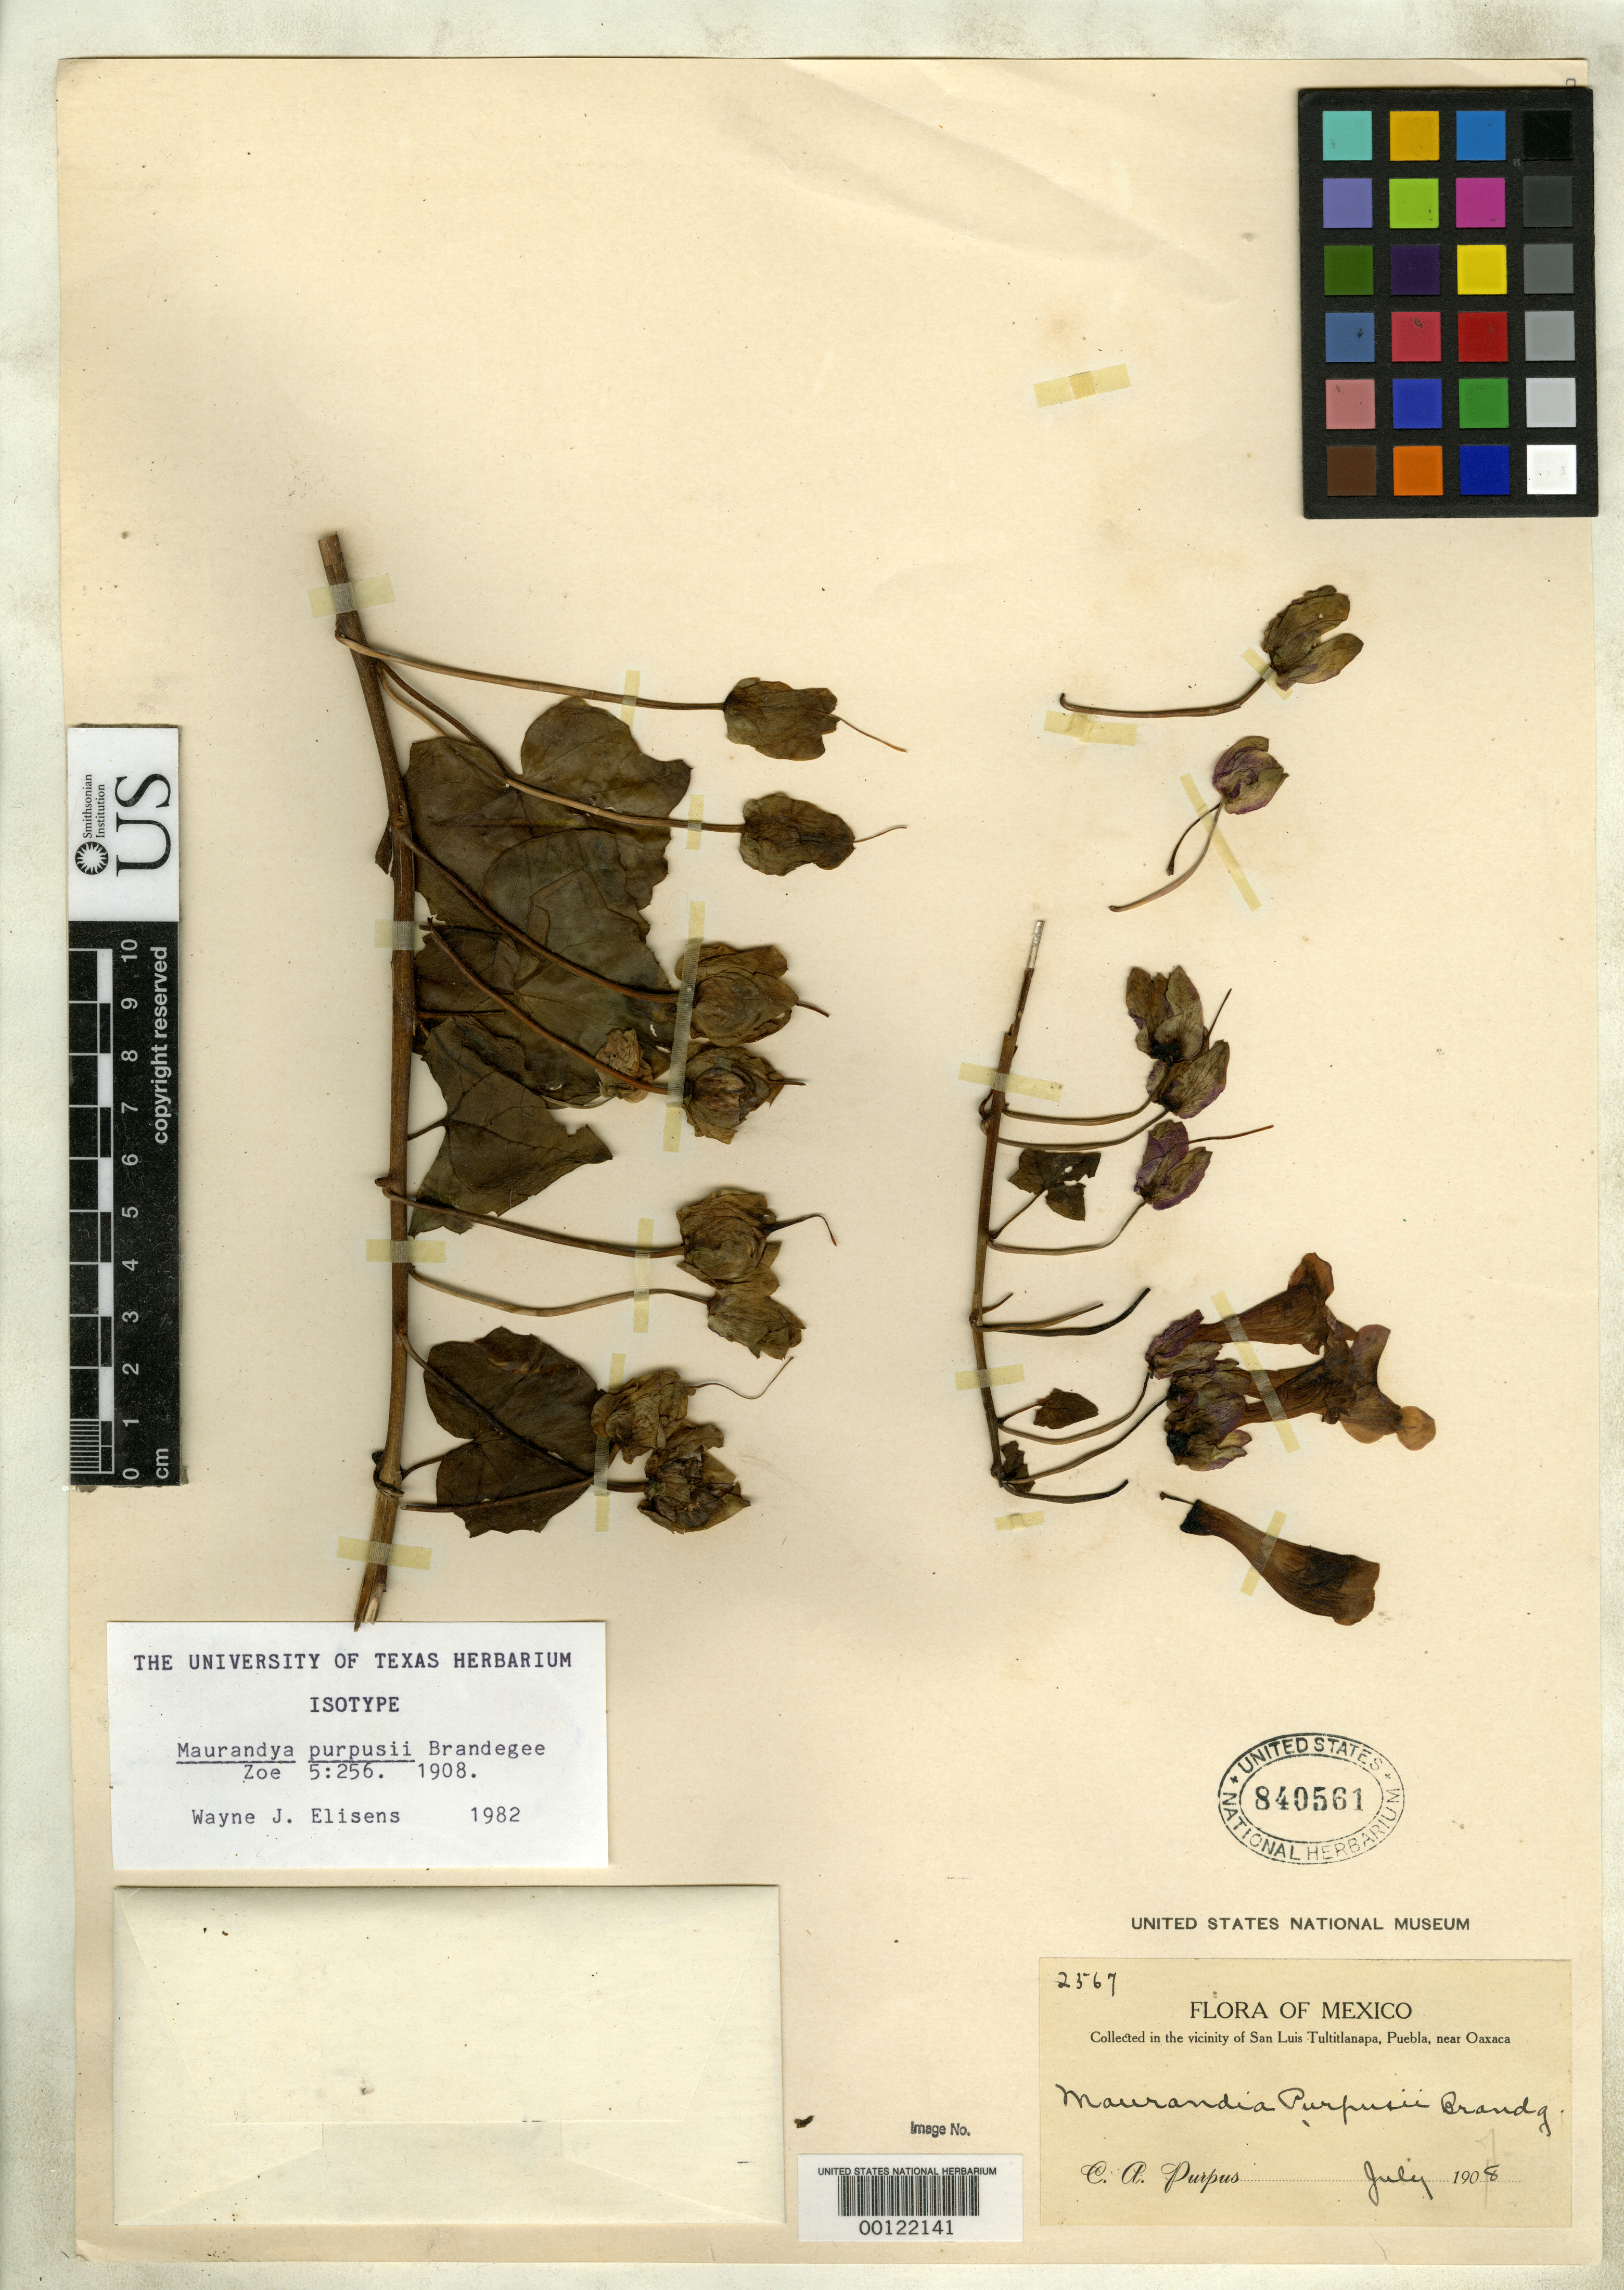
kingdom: Plantae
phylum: Tracheophyta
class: Magnoliopsida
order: Lamiales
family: Plantaginaceae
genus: Maurandya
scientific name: Maurandya purpusii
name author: Brandegee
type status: Isotype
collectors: C. A. Purpus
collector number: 2567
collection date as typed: Jul 1907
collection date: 1907-07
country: Mexico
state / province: Puebla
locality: San Luis (Tultitlanapa).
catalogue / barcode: US 840561